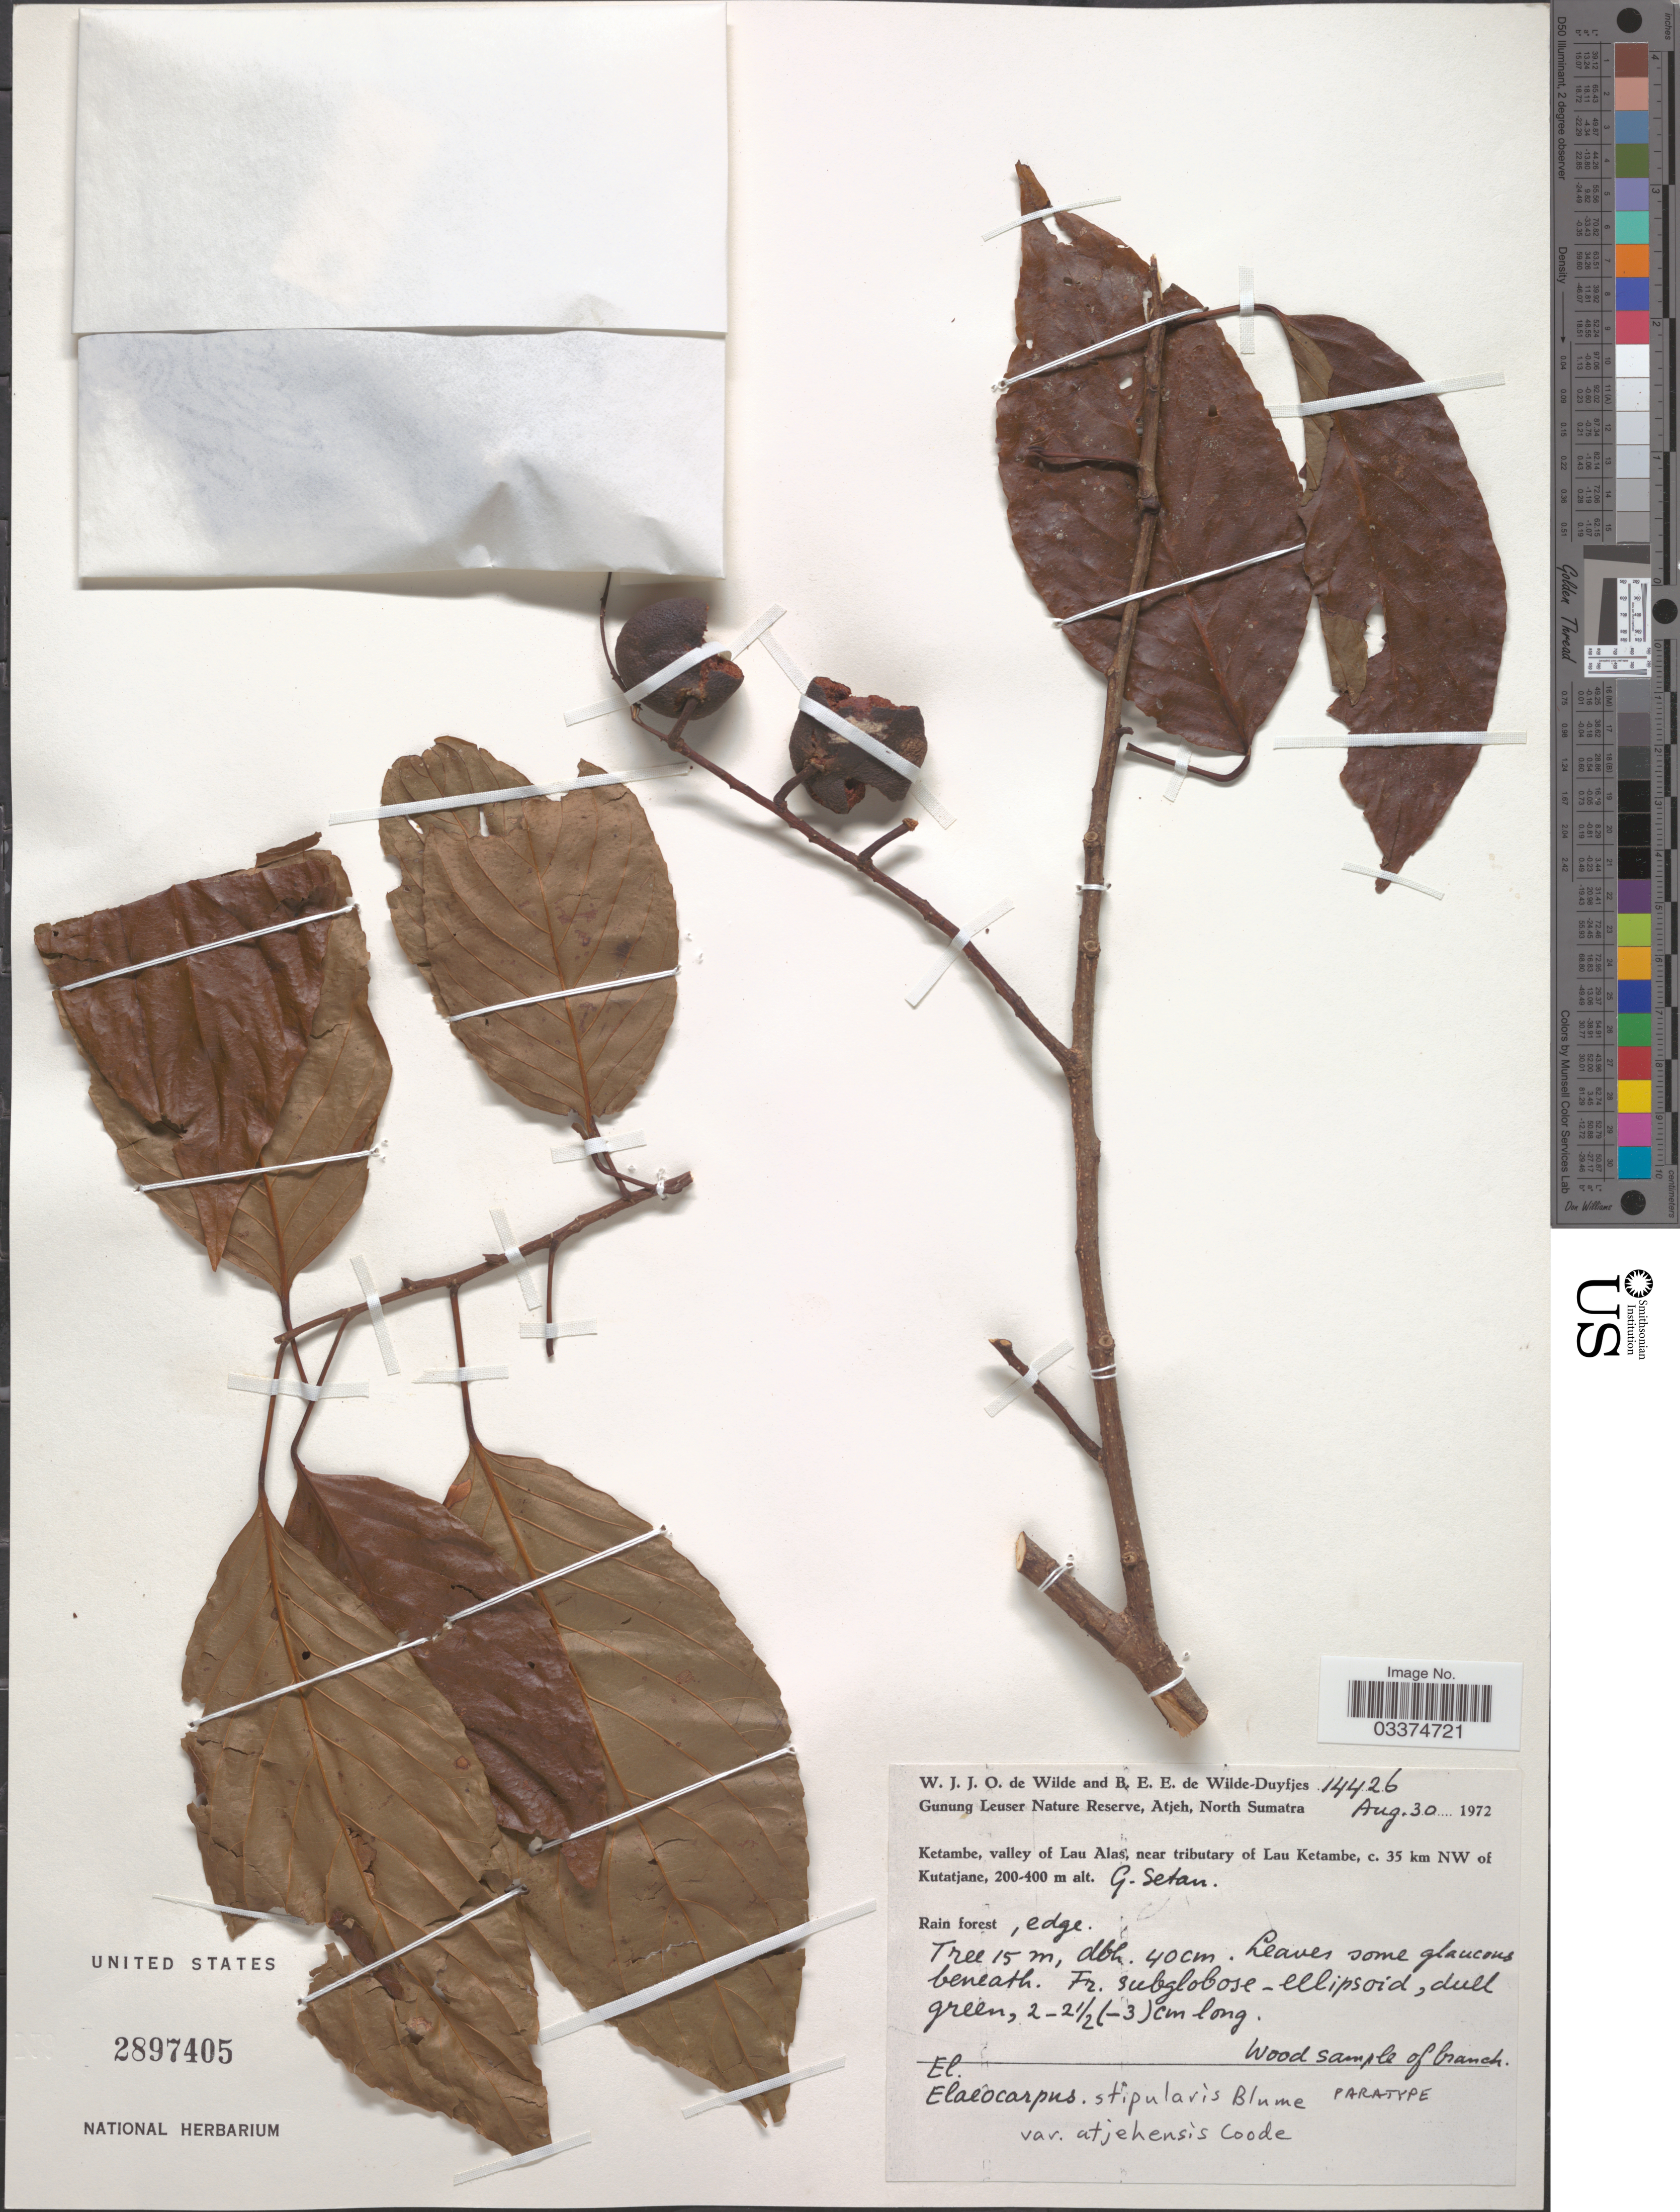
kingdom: Plantae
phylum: Tracheophyta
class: Magnoliopsida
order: Oxalidales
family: Elaeocarpaceae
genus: Elaeocarpus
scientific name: Elaeocarpus stipularis var. atjehensis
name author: Coode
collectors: W. J. de Wilde & B. E. de Wilde-Duyfjes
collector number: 14426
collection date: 1972-08-30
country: Indonesia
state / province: Sumatra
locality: Gunung Leuser Nature Reserve, Atjeh, North Sumatra. Ketambe, valley of Lau Alas, near tributary of Lau Ketambe, c. 35 km NW of Kutatjane. G. Setan. [unsure placement]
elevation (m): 200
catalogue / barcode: US 2897405